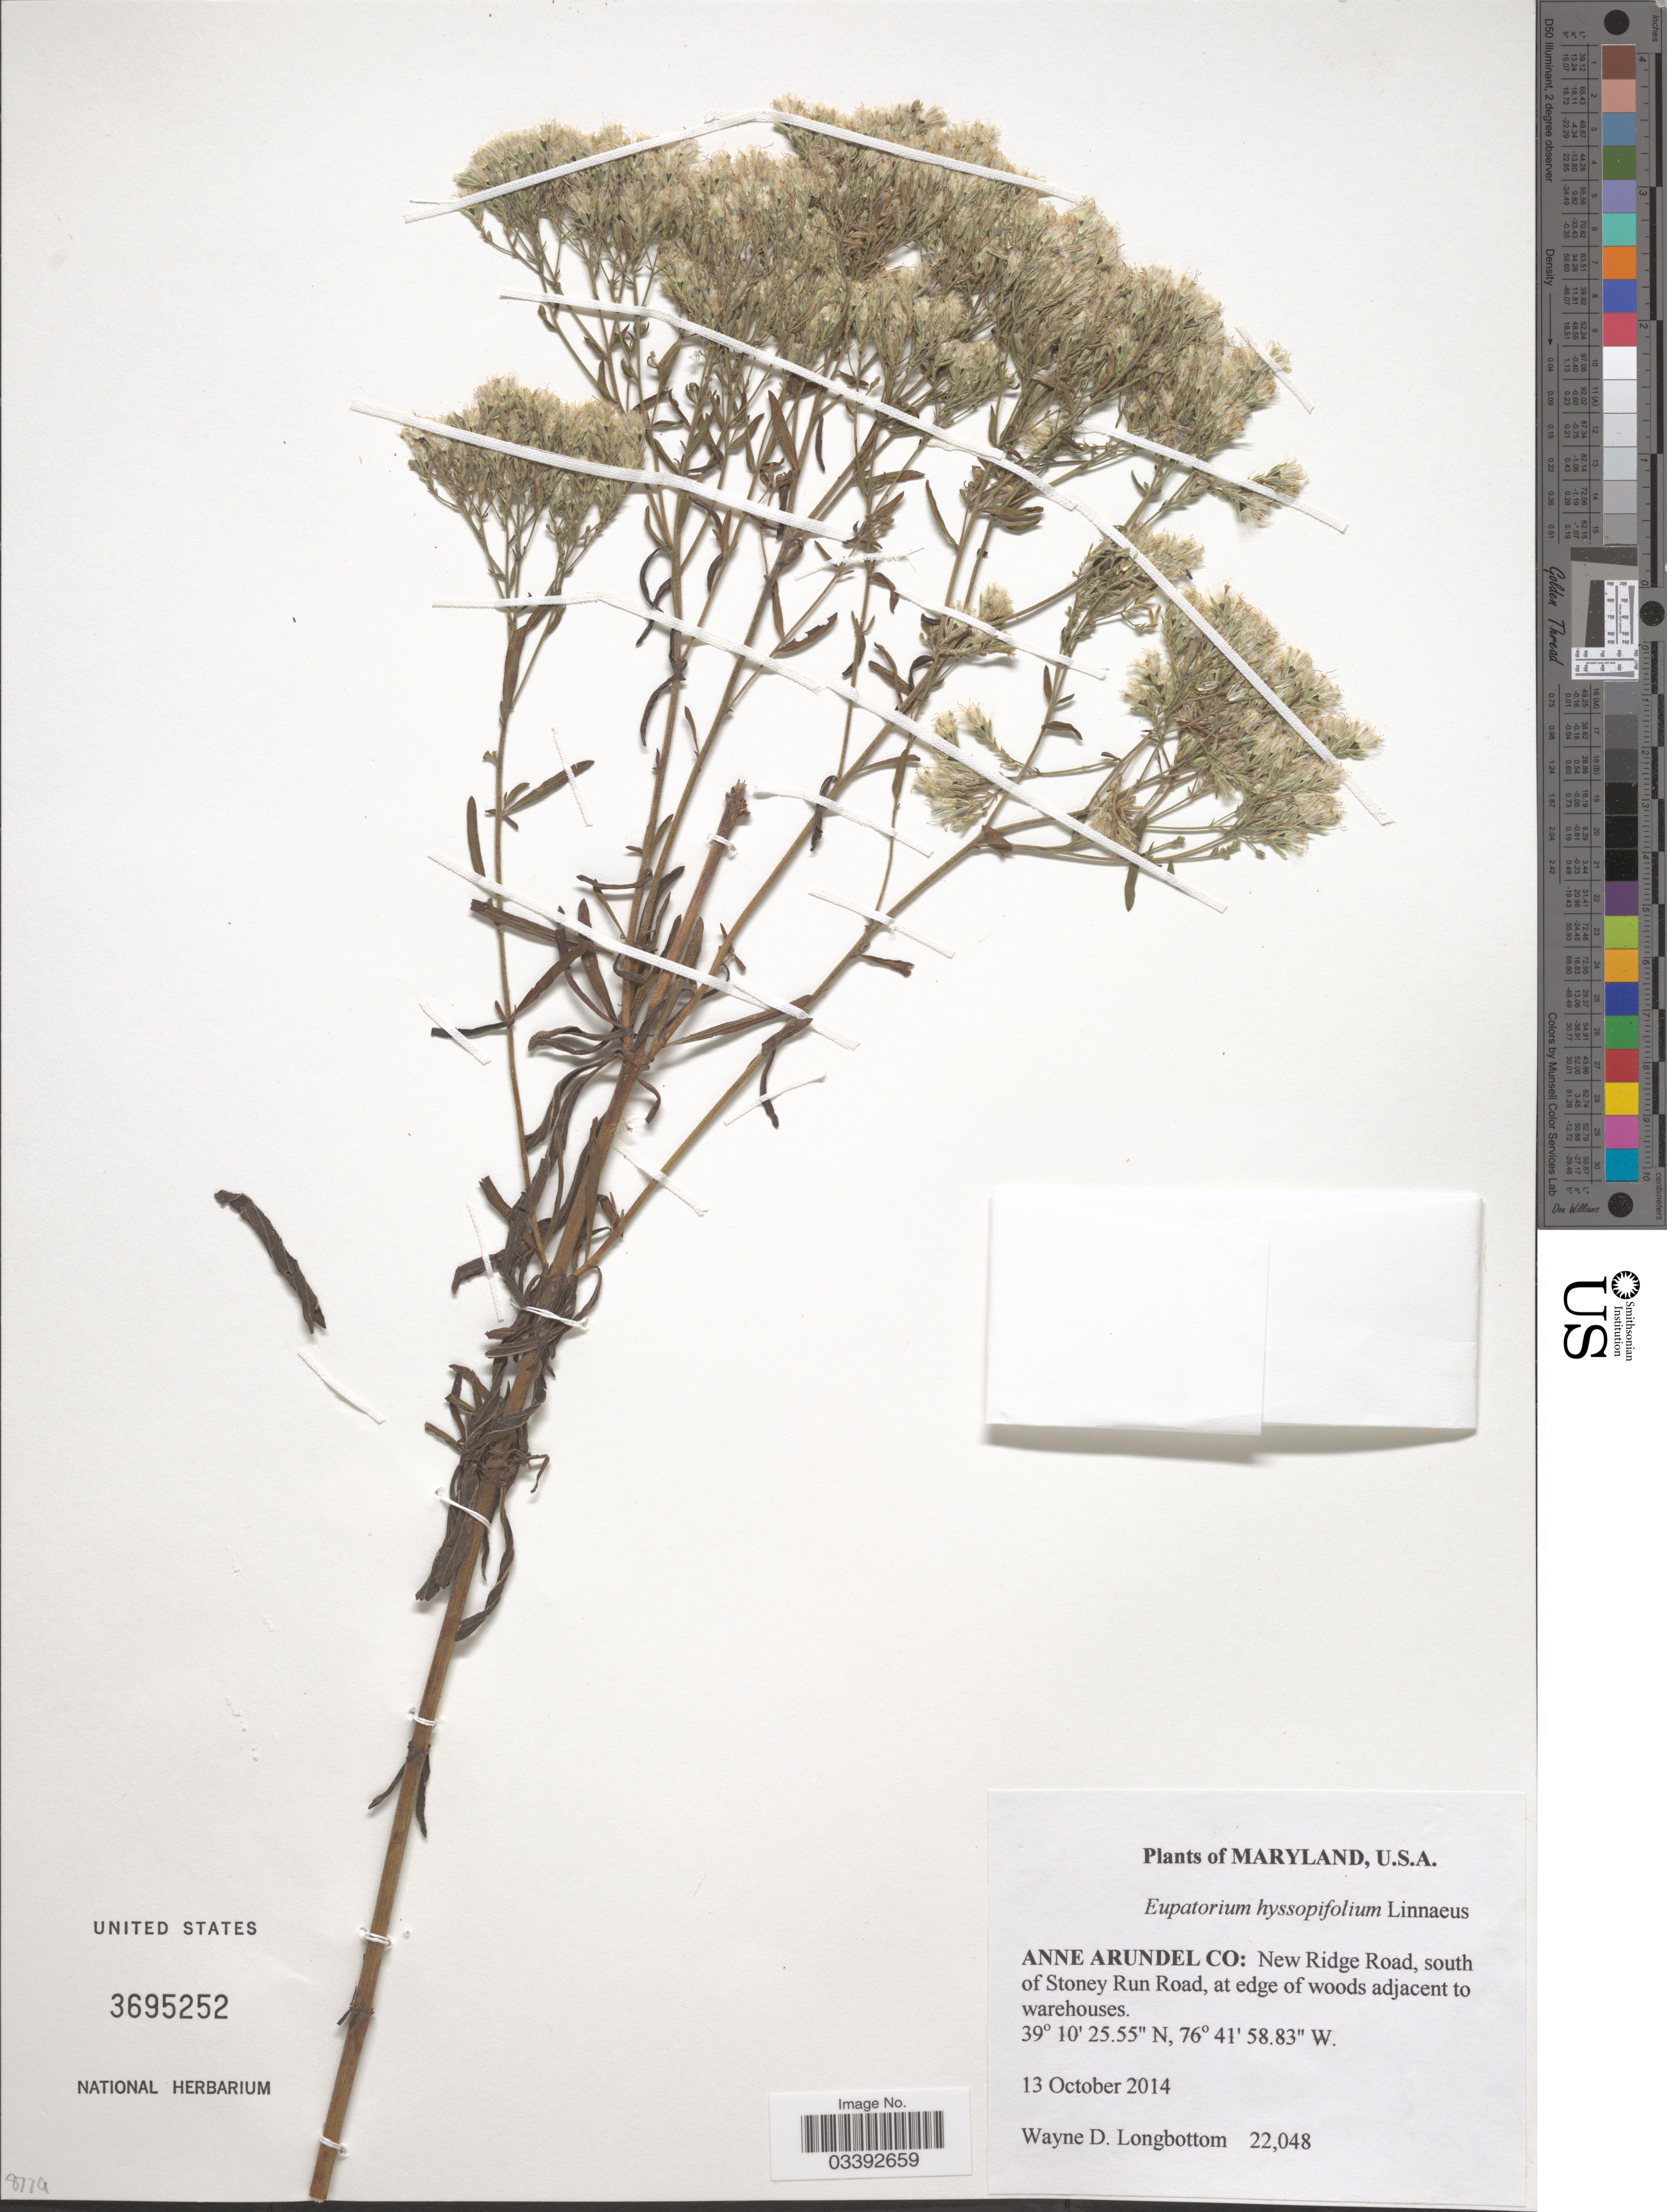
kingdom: Plantae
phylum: Tracheophyta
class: Magnoliopsida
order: Asterales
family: Asteraceae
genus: Eupatorium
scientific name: Eupatorium hyssopifolium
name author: L.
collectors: W. D. Longbottom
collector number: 22048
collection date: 2014-10-13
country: United States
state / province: Maryland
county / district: Anne Arundel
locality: Anne Arundel Co: New Ridge Road, south of Stoney Run Road, at edge of woods adjacent to warehouses.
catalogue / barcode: US 3695252